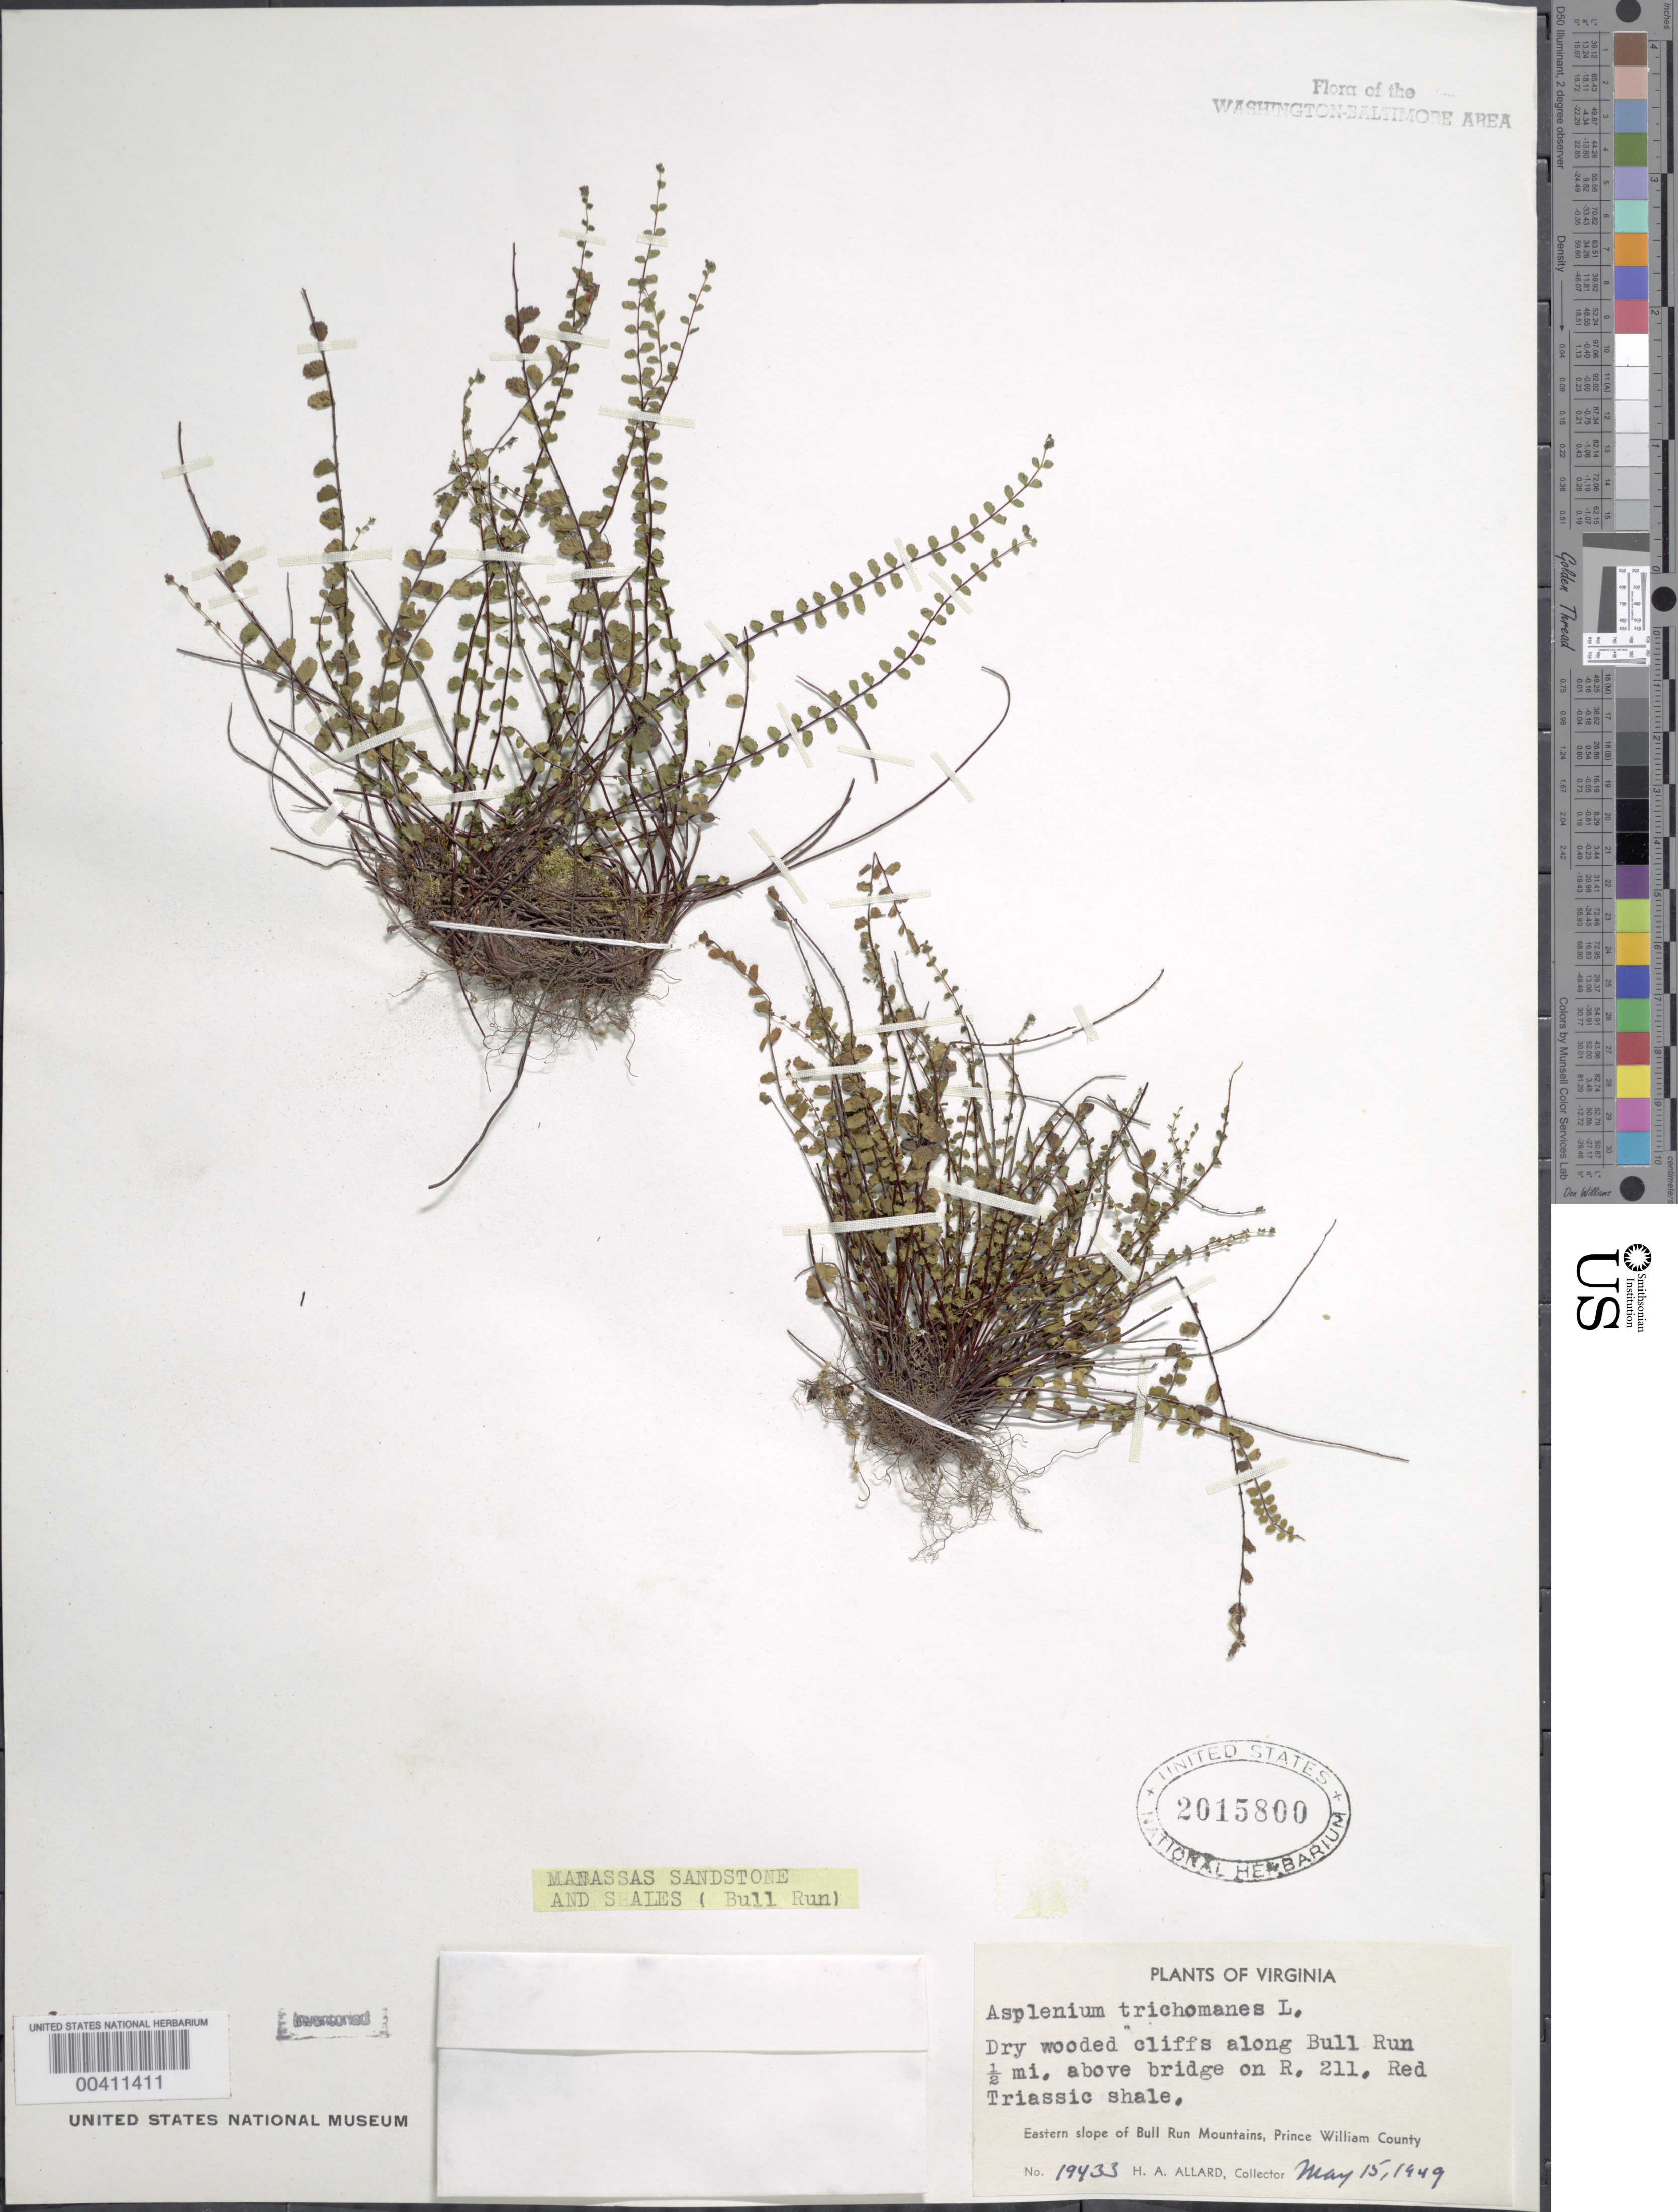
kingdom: Plantae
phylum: Tracheophyta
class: Polypodiopsida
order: Polypodiales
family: Aspleniaceae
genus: Asplenium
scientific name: Asplenium trichomanes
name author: L.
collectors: H. A. Allard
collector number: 19433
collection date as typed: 15 May 1949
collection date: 1949-05-15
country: United States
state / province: Virginia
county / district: Prince William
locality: Upstream from Route 211 on Bull Run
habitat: In red triassic shale on dry wooded cliffs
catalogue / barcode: US 2015800